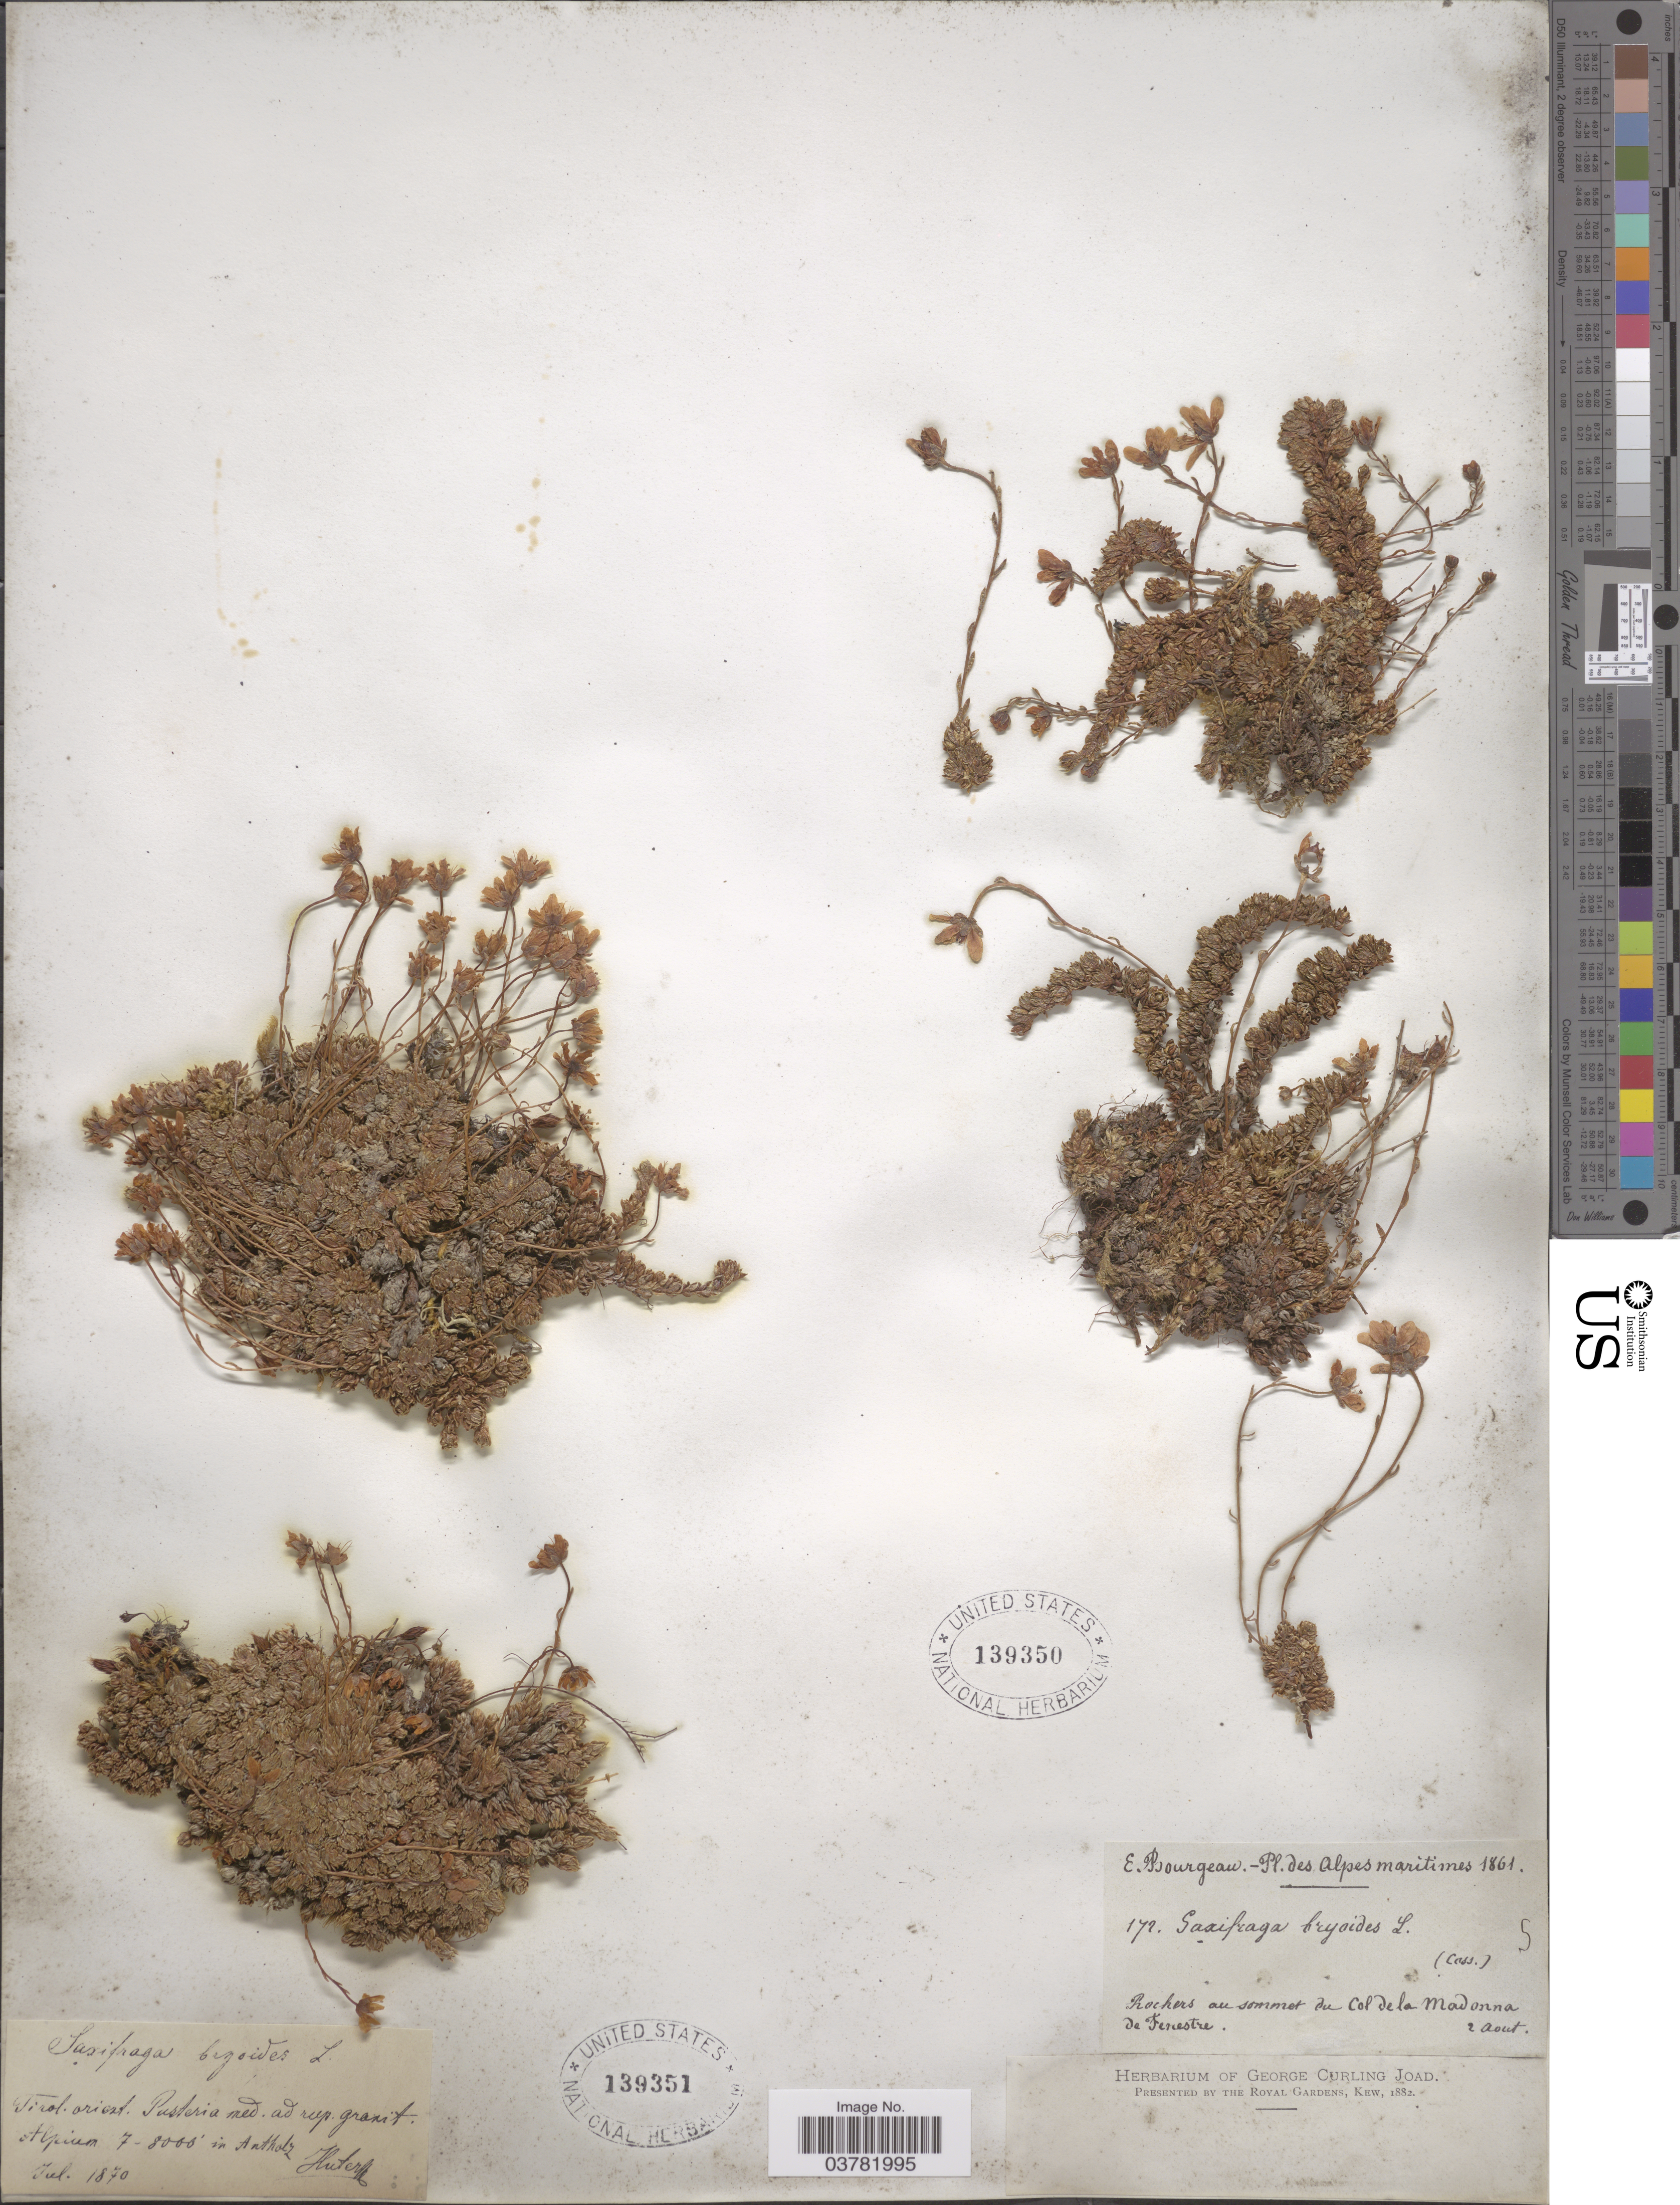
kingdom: Plantae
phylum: Tracheophyta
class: Magnoliopsida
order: Saxifragales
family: Saxifragaceae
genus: Saxifraga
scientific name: Saxifraga bryoides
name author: L.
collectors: E. Bourgeau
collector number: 171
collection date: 1861-08-02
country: France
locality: Alpes maritimes. Rochers au sommet du Col de la Madonna de Fenestre.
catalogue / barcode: US 139350